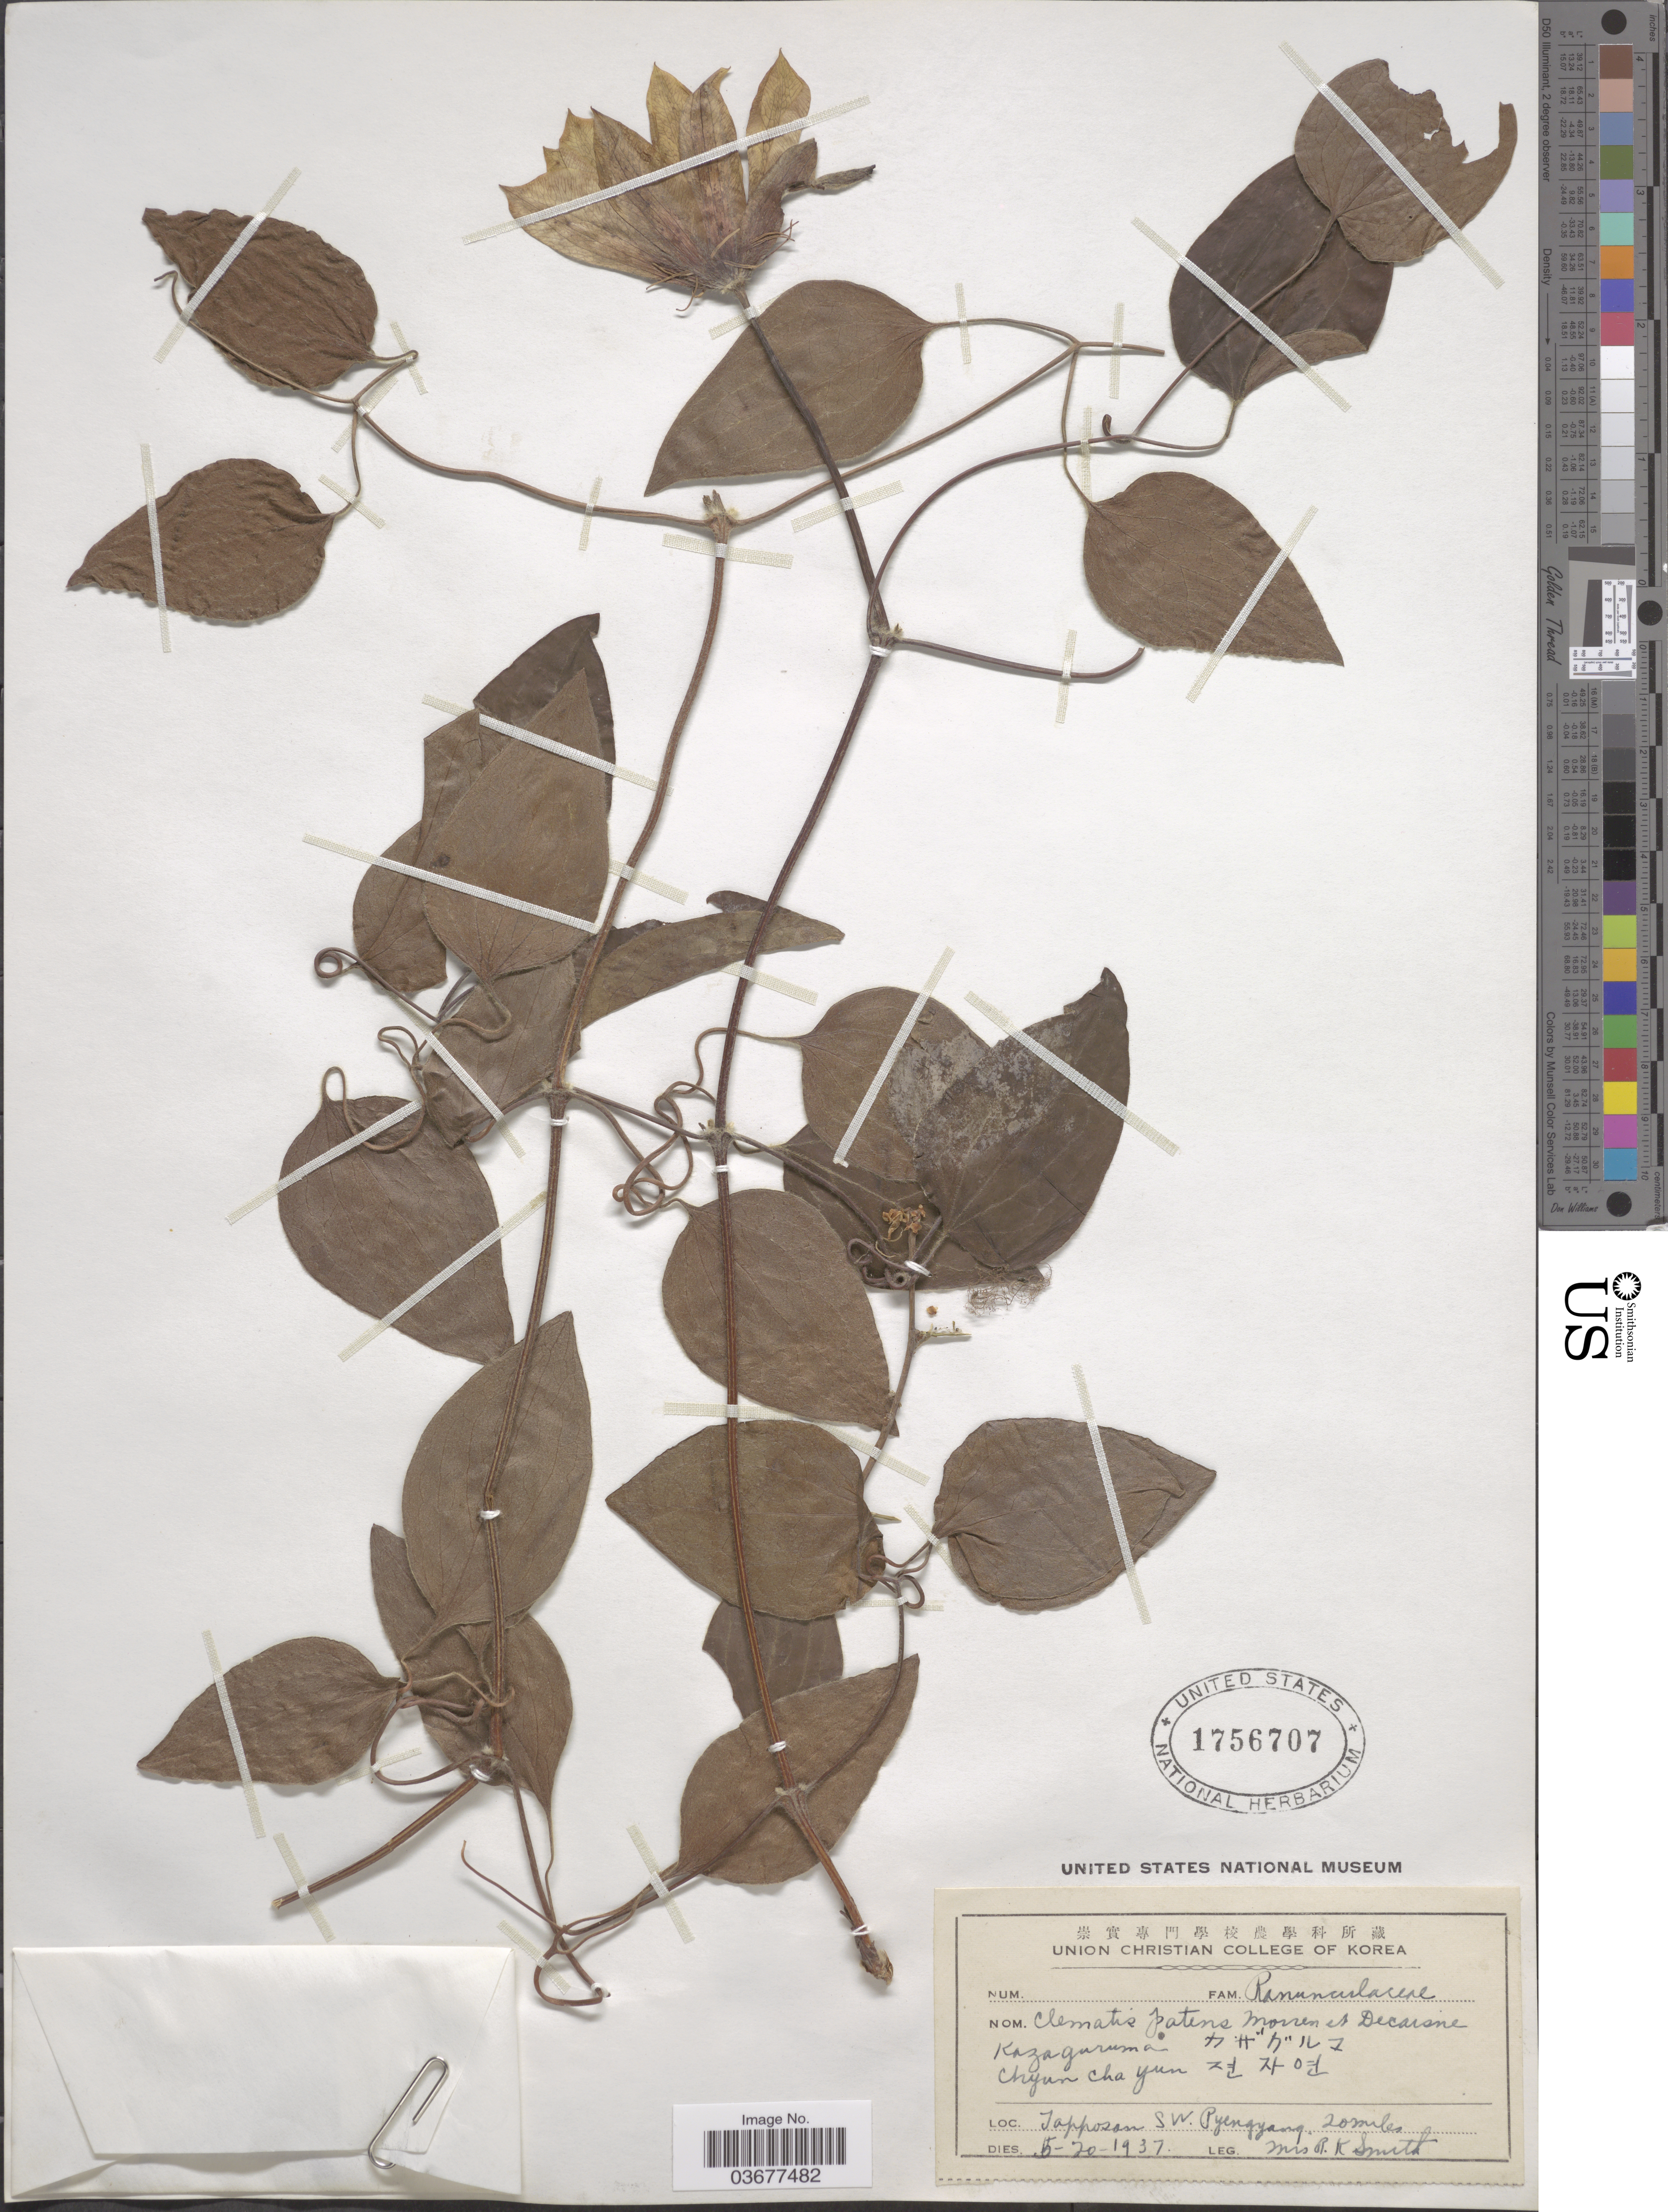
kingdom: Plantae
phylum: Tracheophyta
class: Magnoliopsida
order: Ranunculales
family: Ranunculaceae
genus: Clematis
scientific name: Clematis patens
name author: C. Morren & Decne.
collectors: Mrs. R. K. Smith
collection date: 1937-05-20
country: North Korea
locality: Jappozan S.W. Pyengyang 20 miles.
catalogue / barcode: US 1756707